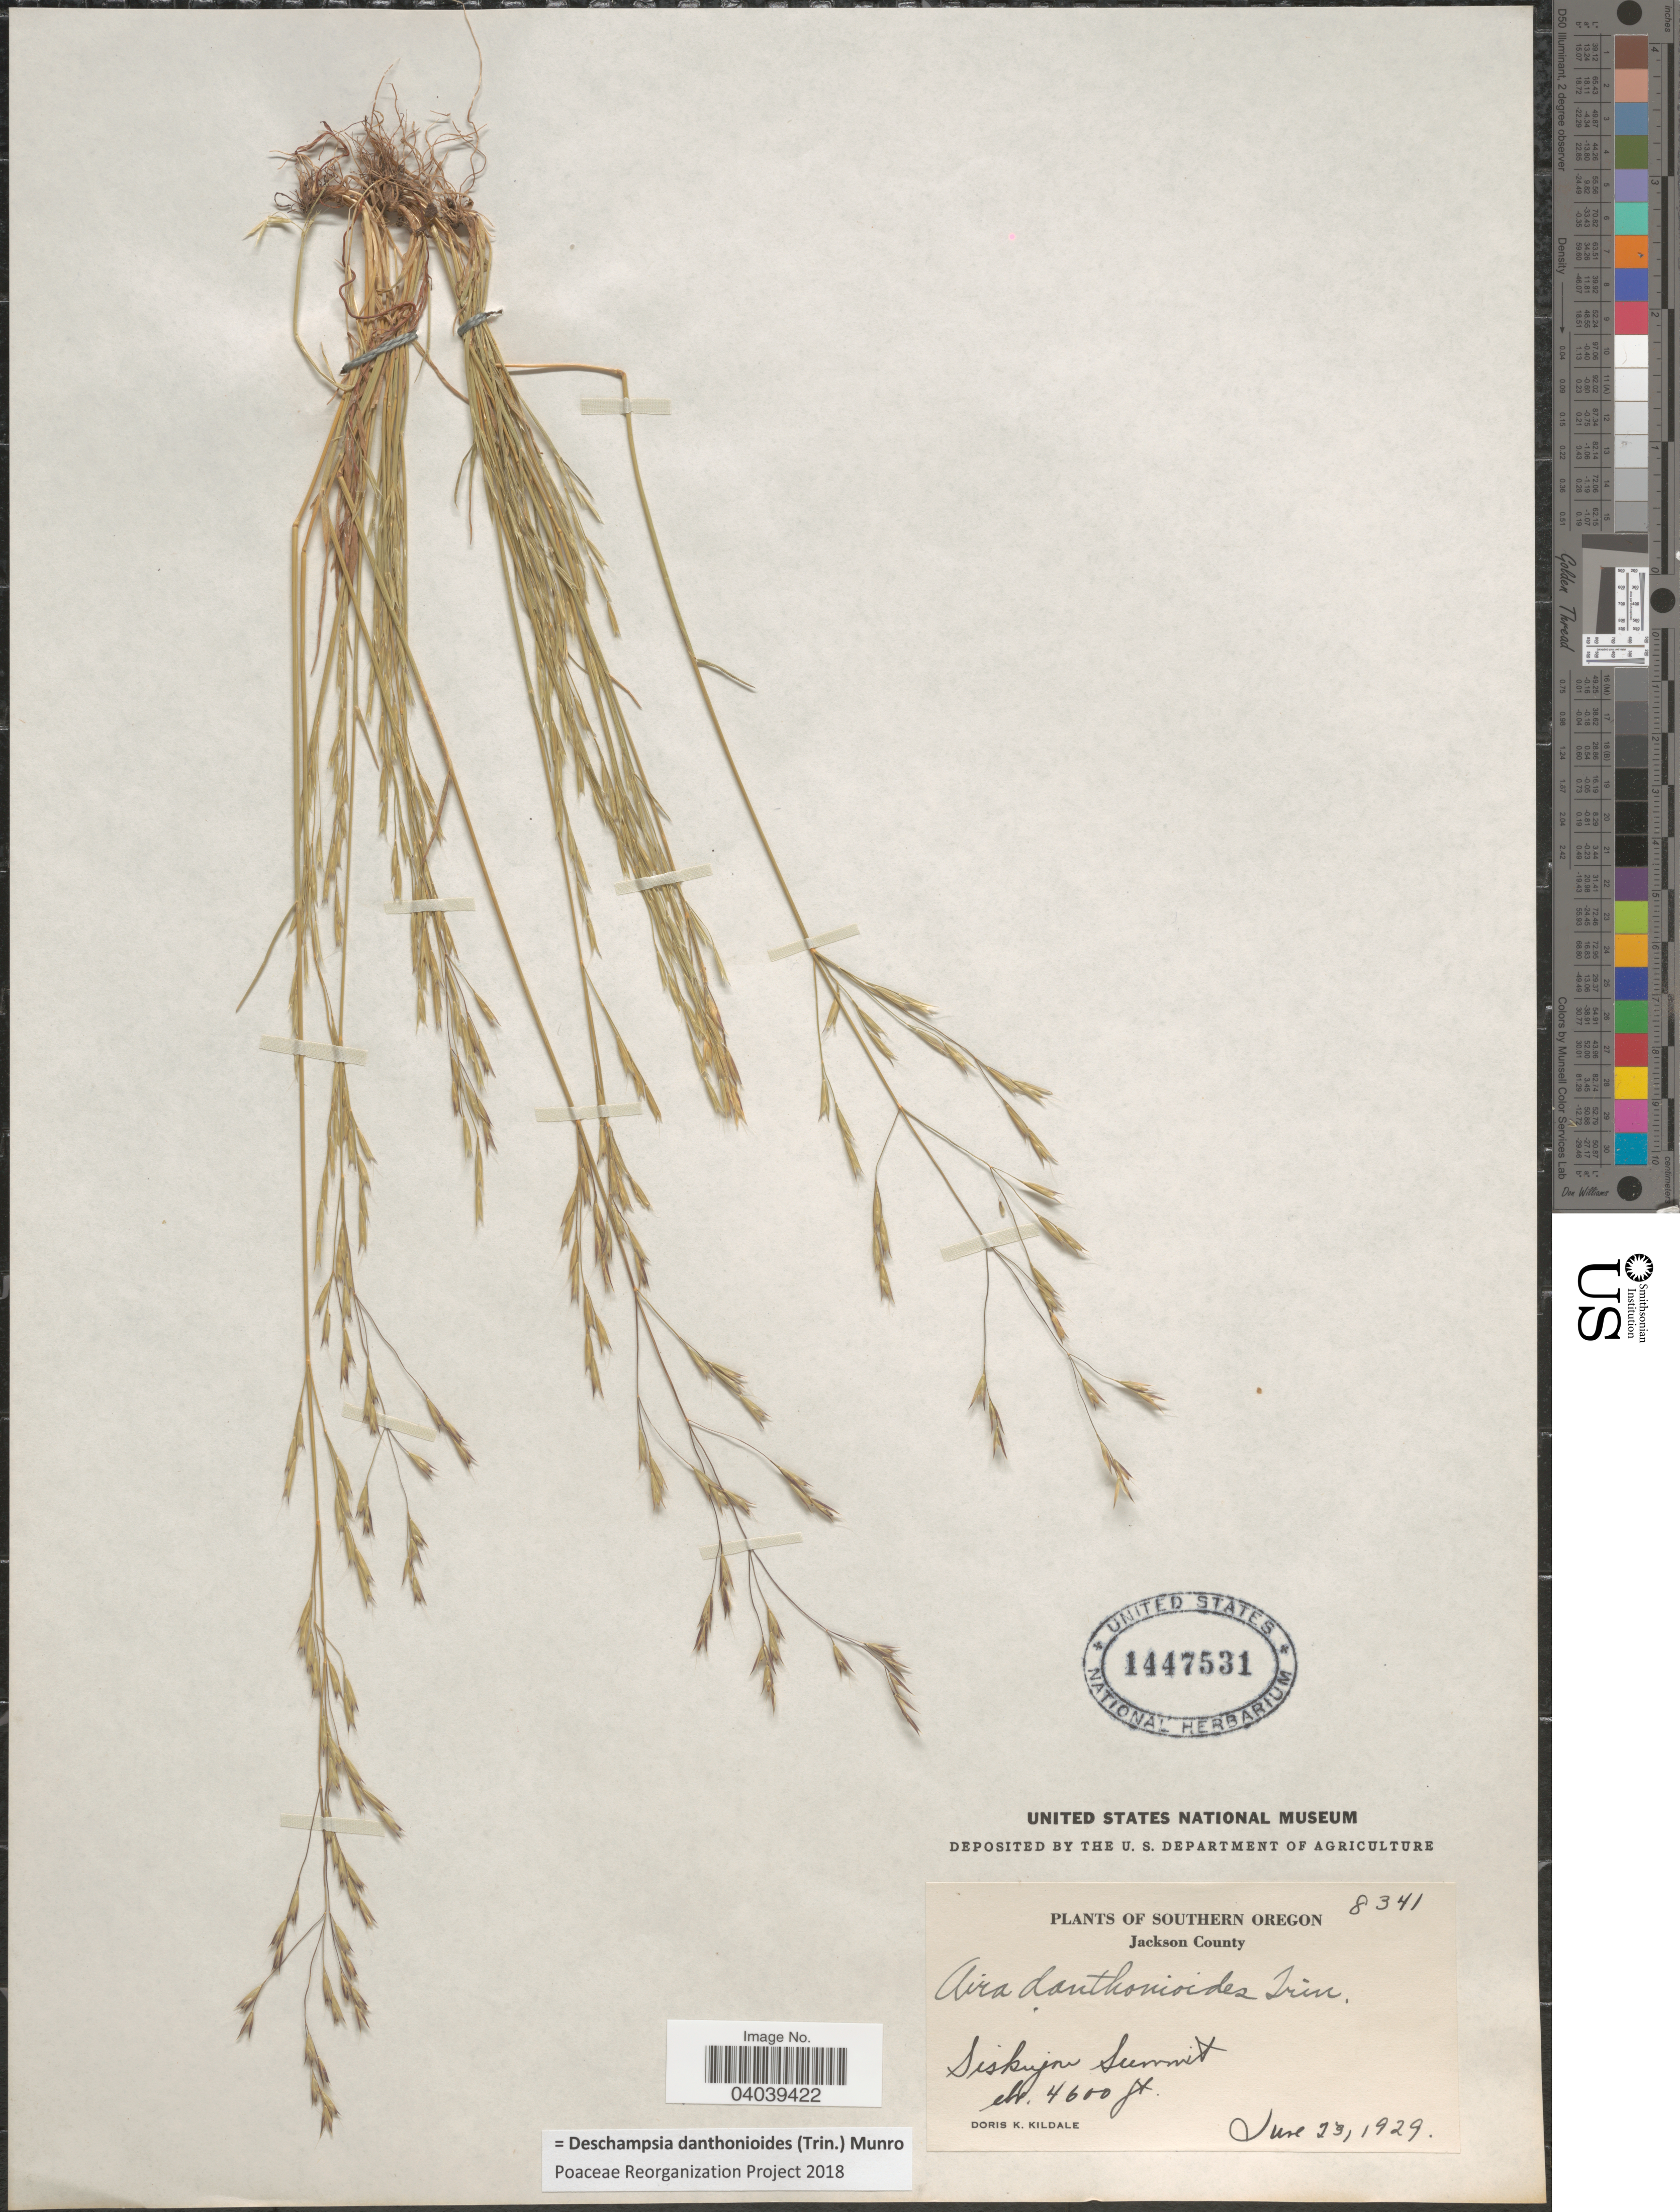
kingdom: Plantae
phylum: Tracheophyta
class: Liliopsida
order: Poales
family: Poaceae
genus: Deschampsia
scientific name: Deschampsia danthonioides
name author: (Trin.) Munro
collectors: D. Kildale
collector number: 8341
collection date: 1929-06-23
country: United States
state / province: Oregon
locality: Southern Oregon. Jackson County. Siskiyou Summit.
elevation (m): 1402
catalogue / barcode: US 1447531